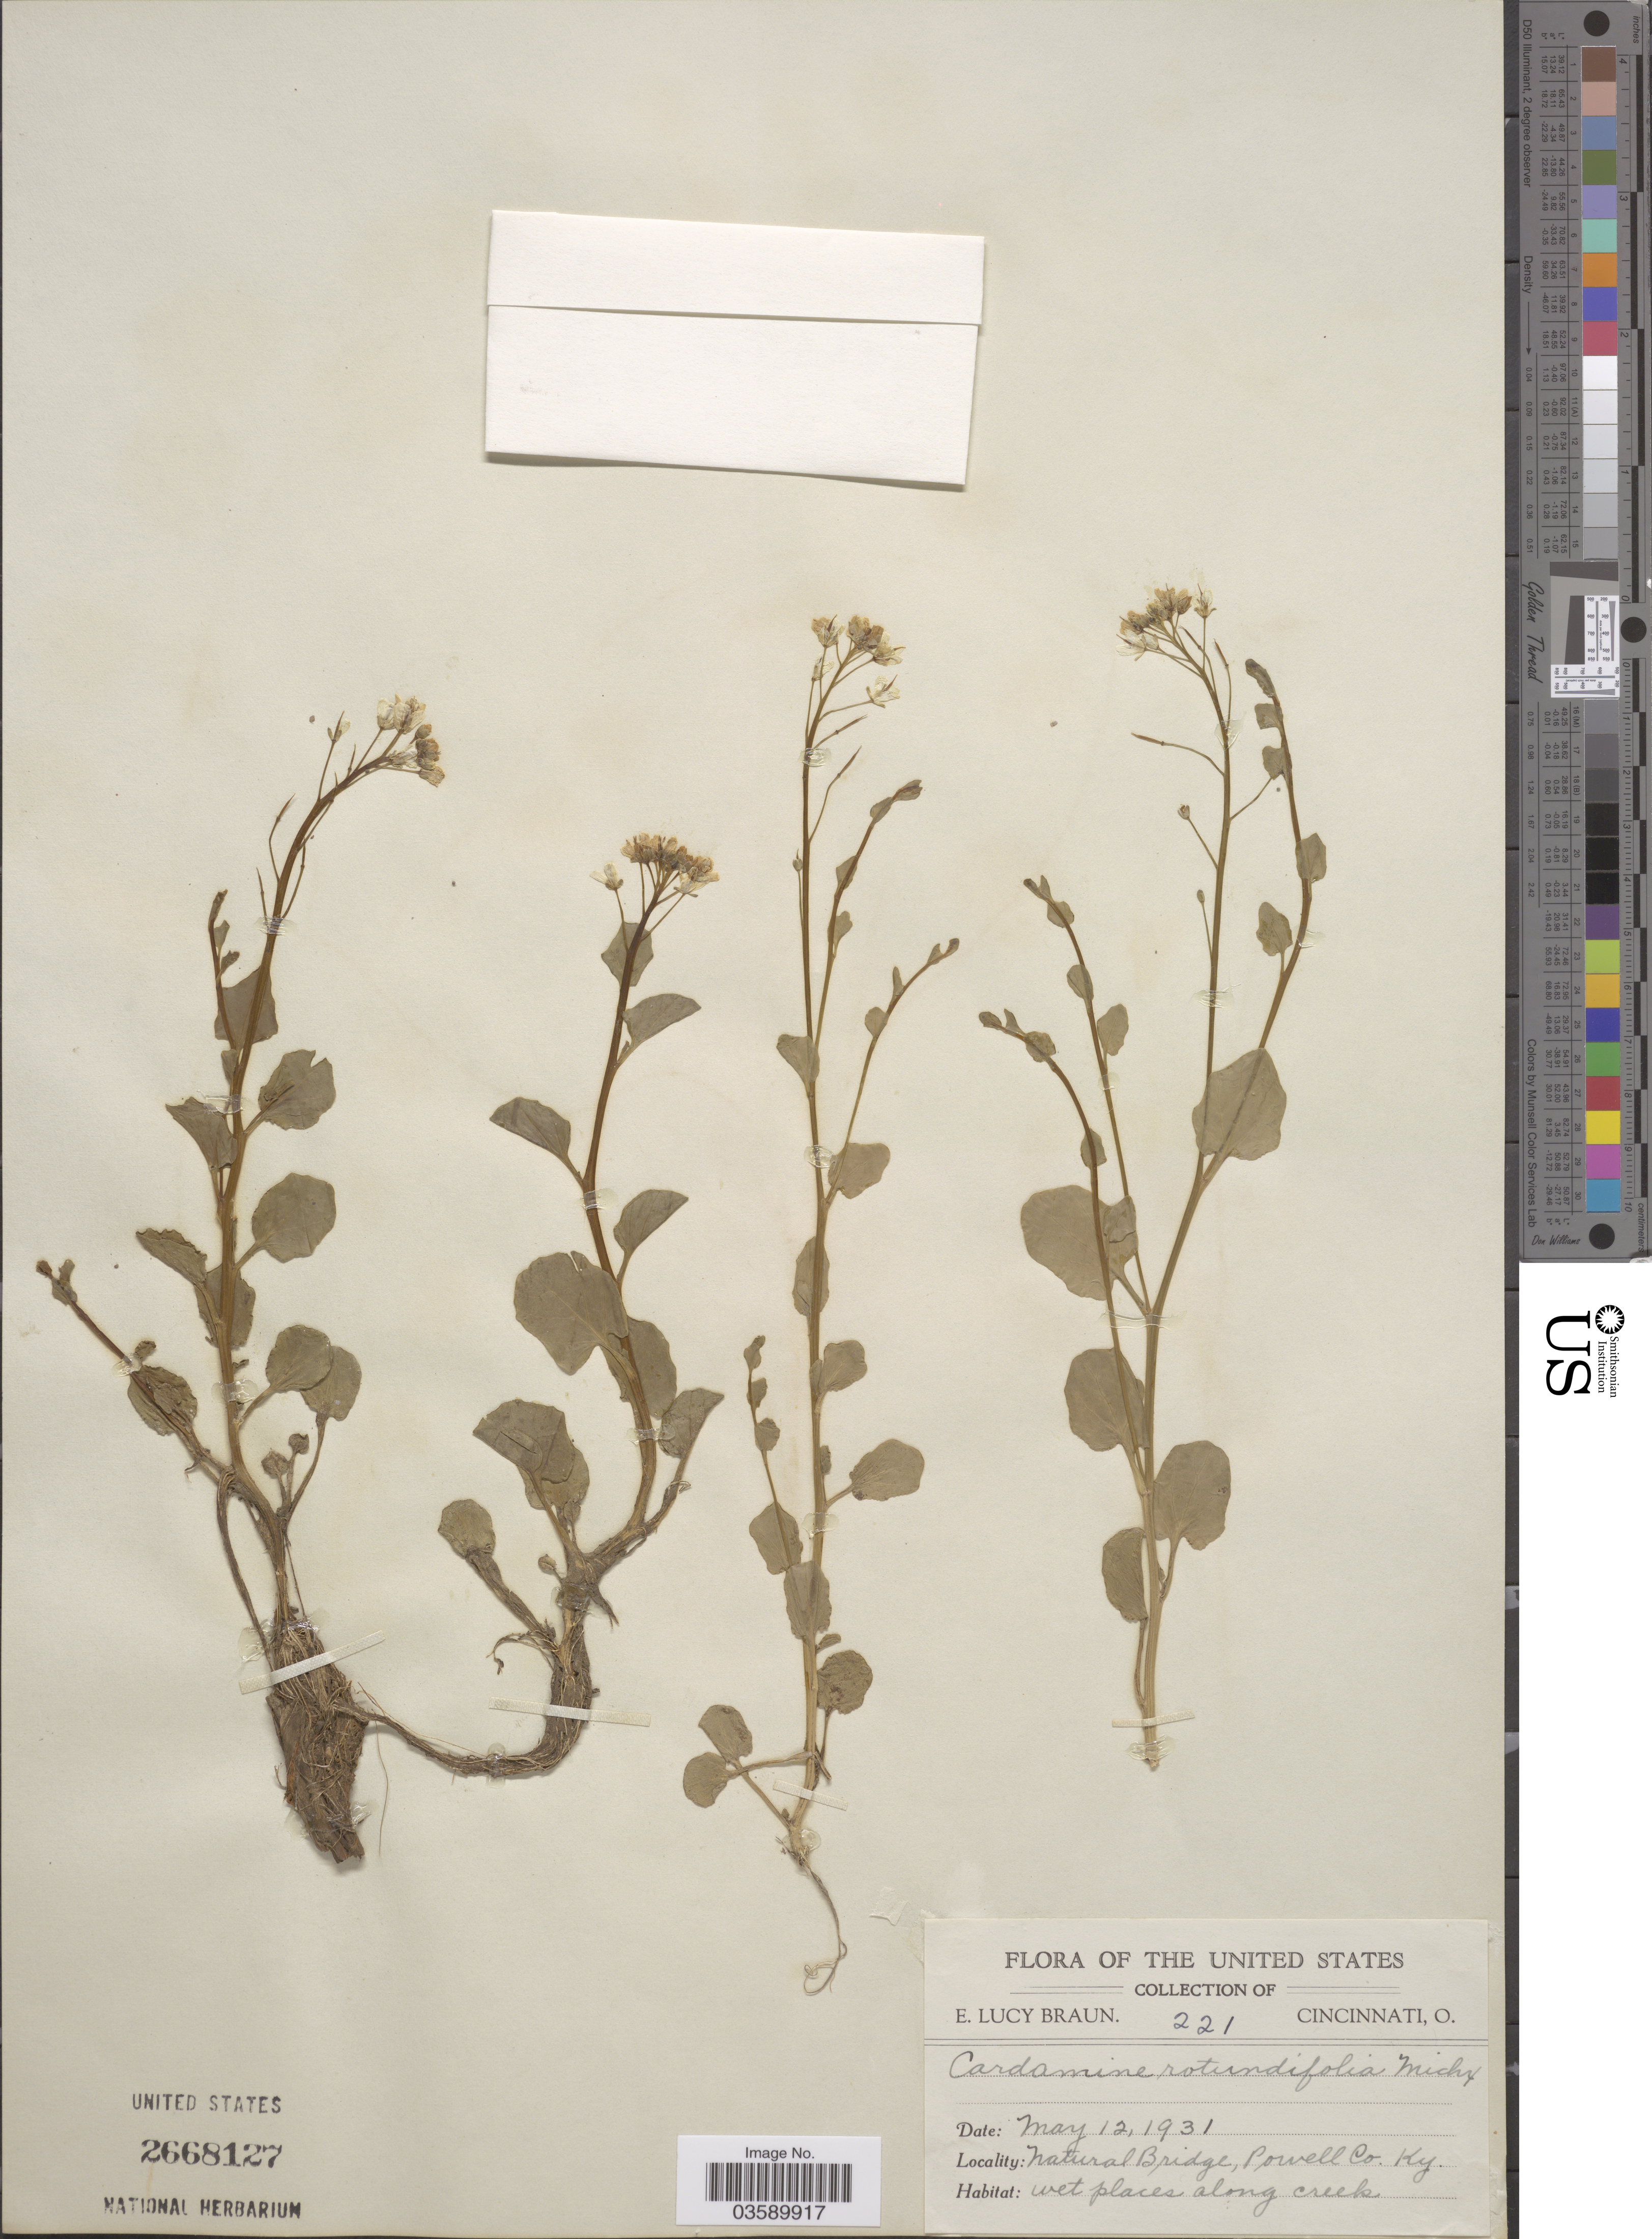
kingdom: Plantae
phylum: Tracheophyta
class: Magnoliopsida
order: Brassicales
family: Brassicaceae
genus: Cardamine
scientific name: Cardamine rotundifolia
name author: Michx.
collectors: E. L. Braun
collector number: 221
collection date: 1931-05-12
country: United States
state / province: Kentucky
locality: Natural Bridge, Powell Co.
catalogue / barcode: US 2668127